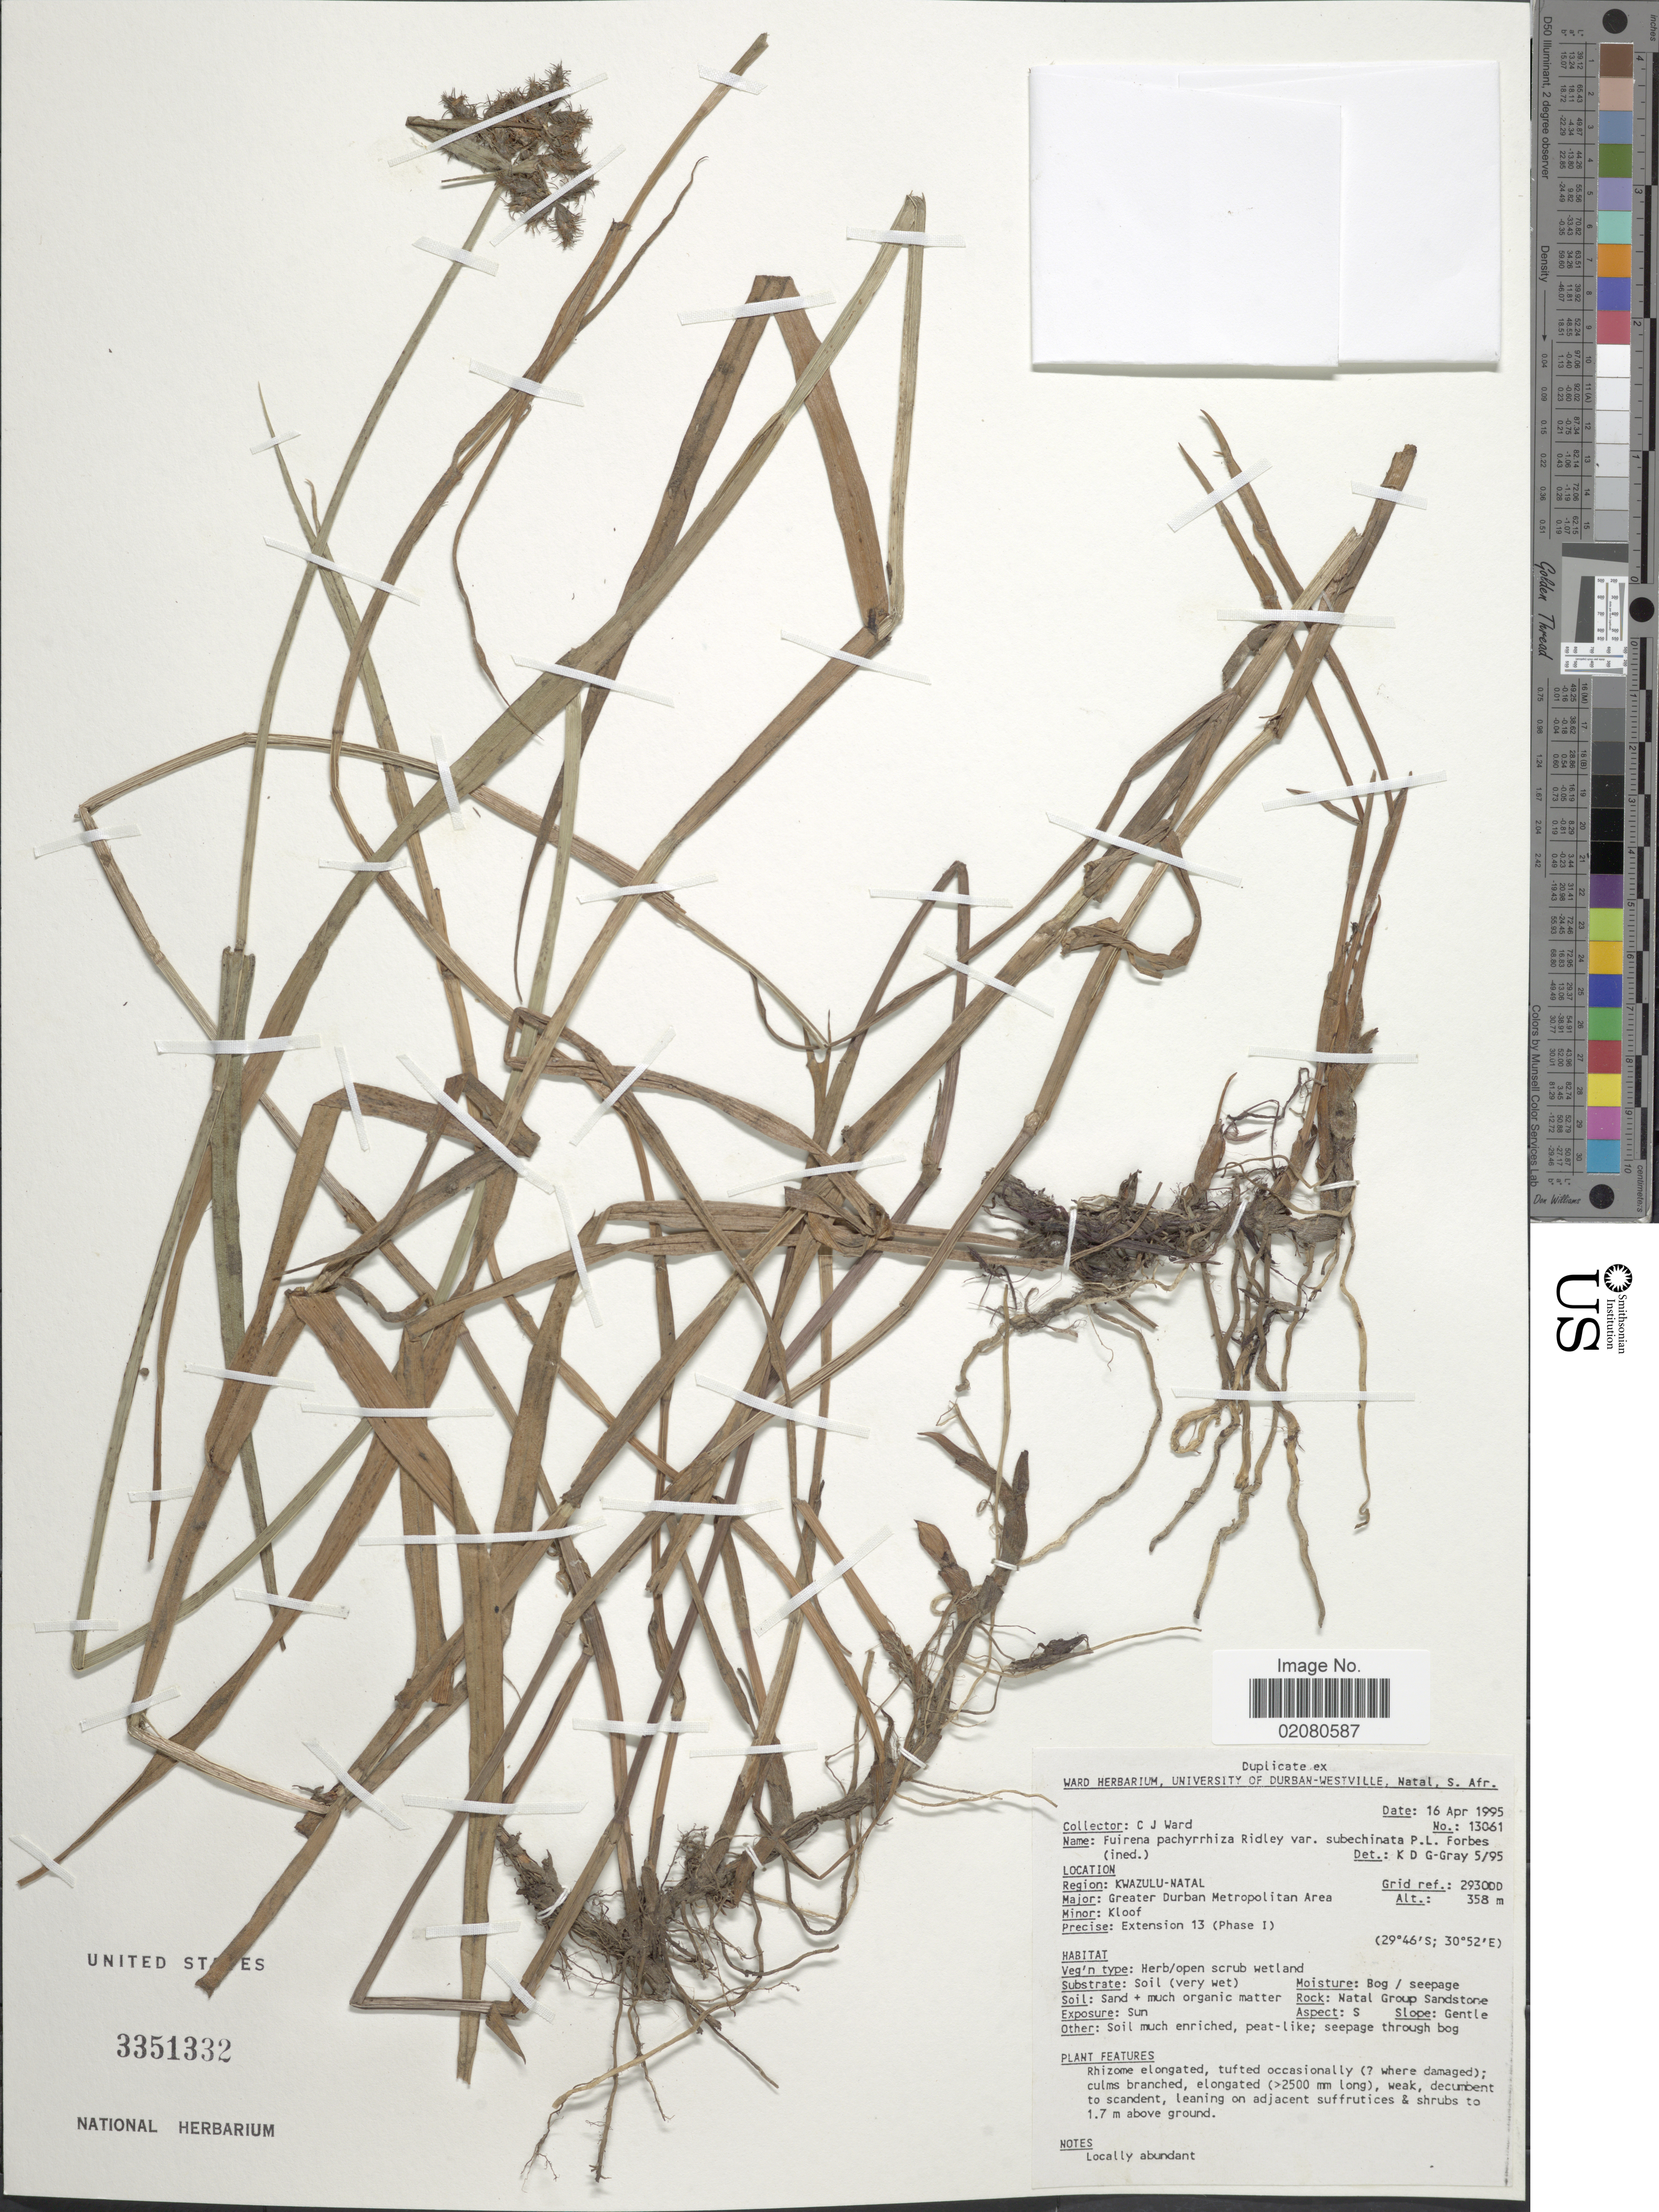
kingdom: Plantae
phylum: Tracheophyta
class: Liliopsida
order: Poales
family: Cyperaceae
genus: Fuirena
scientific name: Fuirena pachyrrhiza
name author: Ridl.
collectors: C. J. Ward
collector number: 13061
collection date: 1995-04-16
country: South Africa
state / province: KwaZulu-Natal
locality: Region: Kwazulu-Natal. Extension 13 (Phase 1).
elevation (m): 358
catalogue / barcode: US 3351332